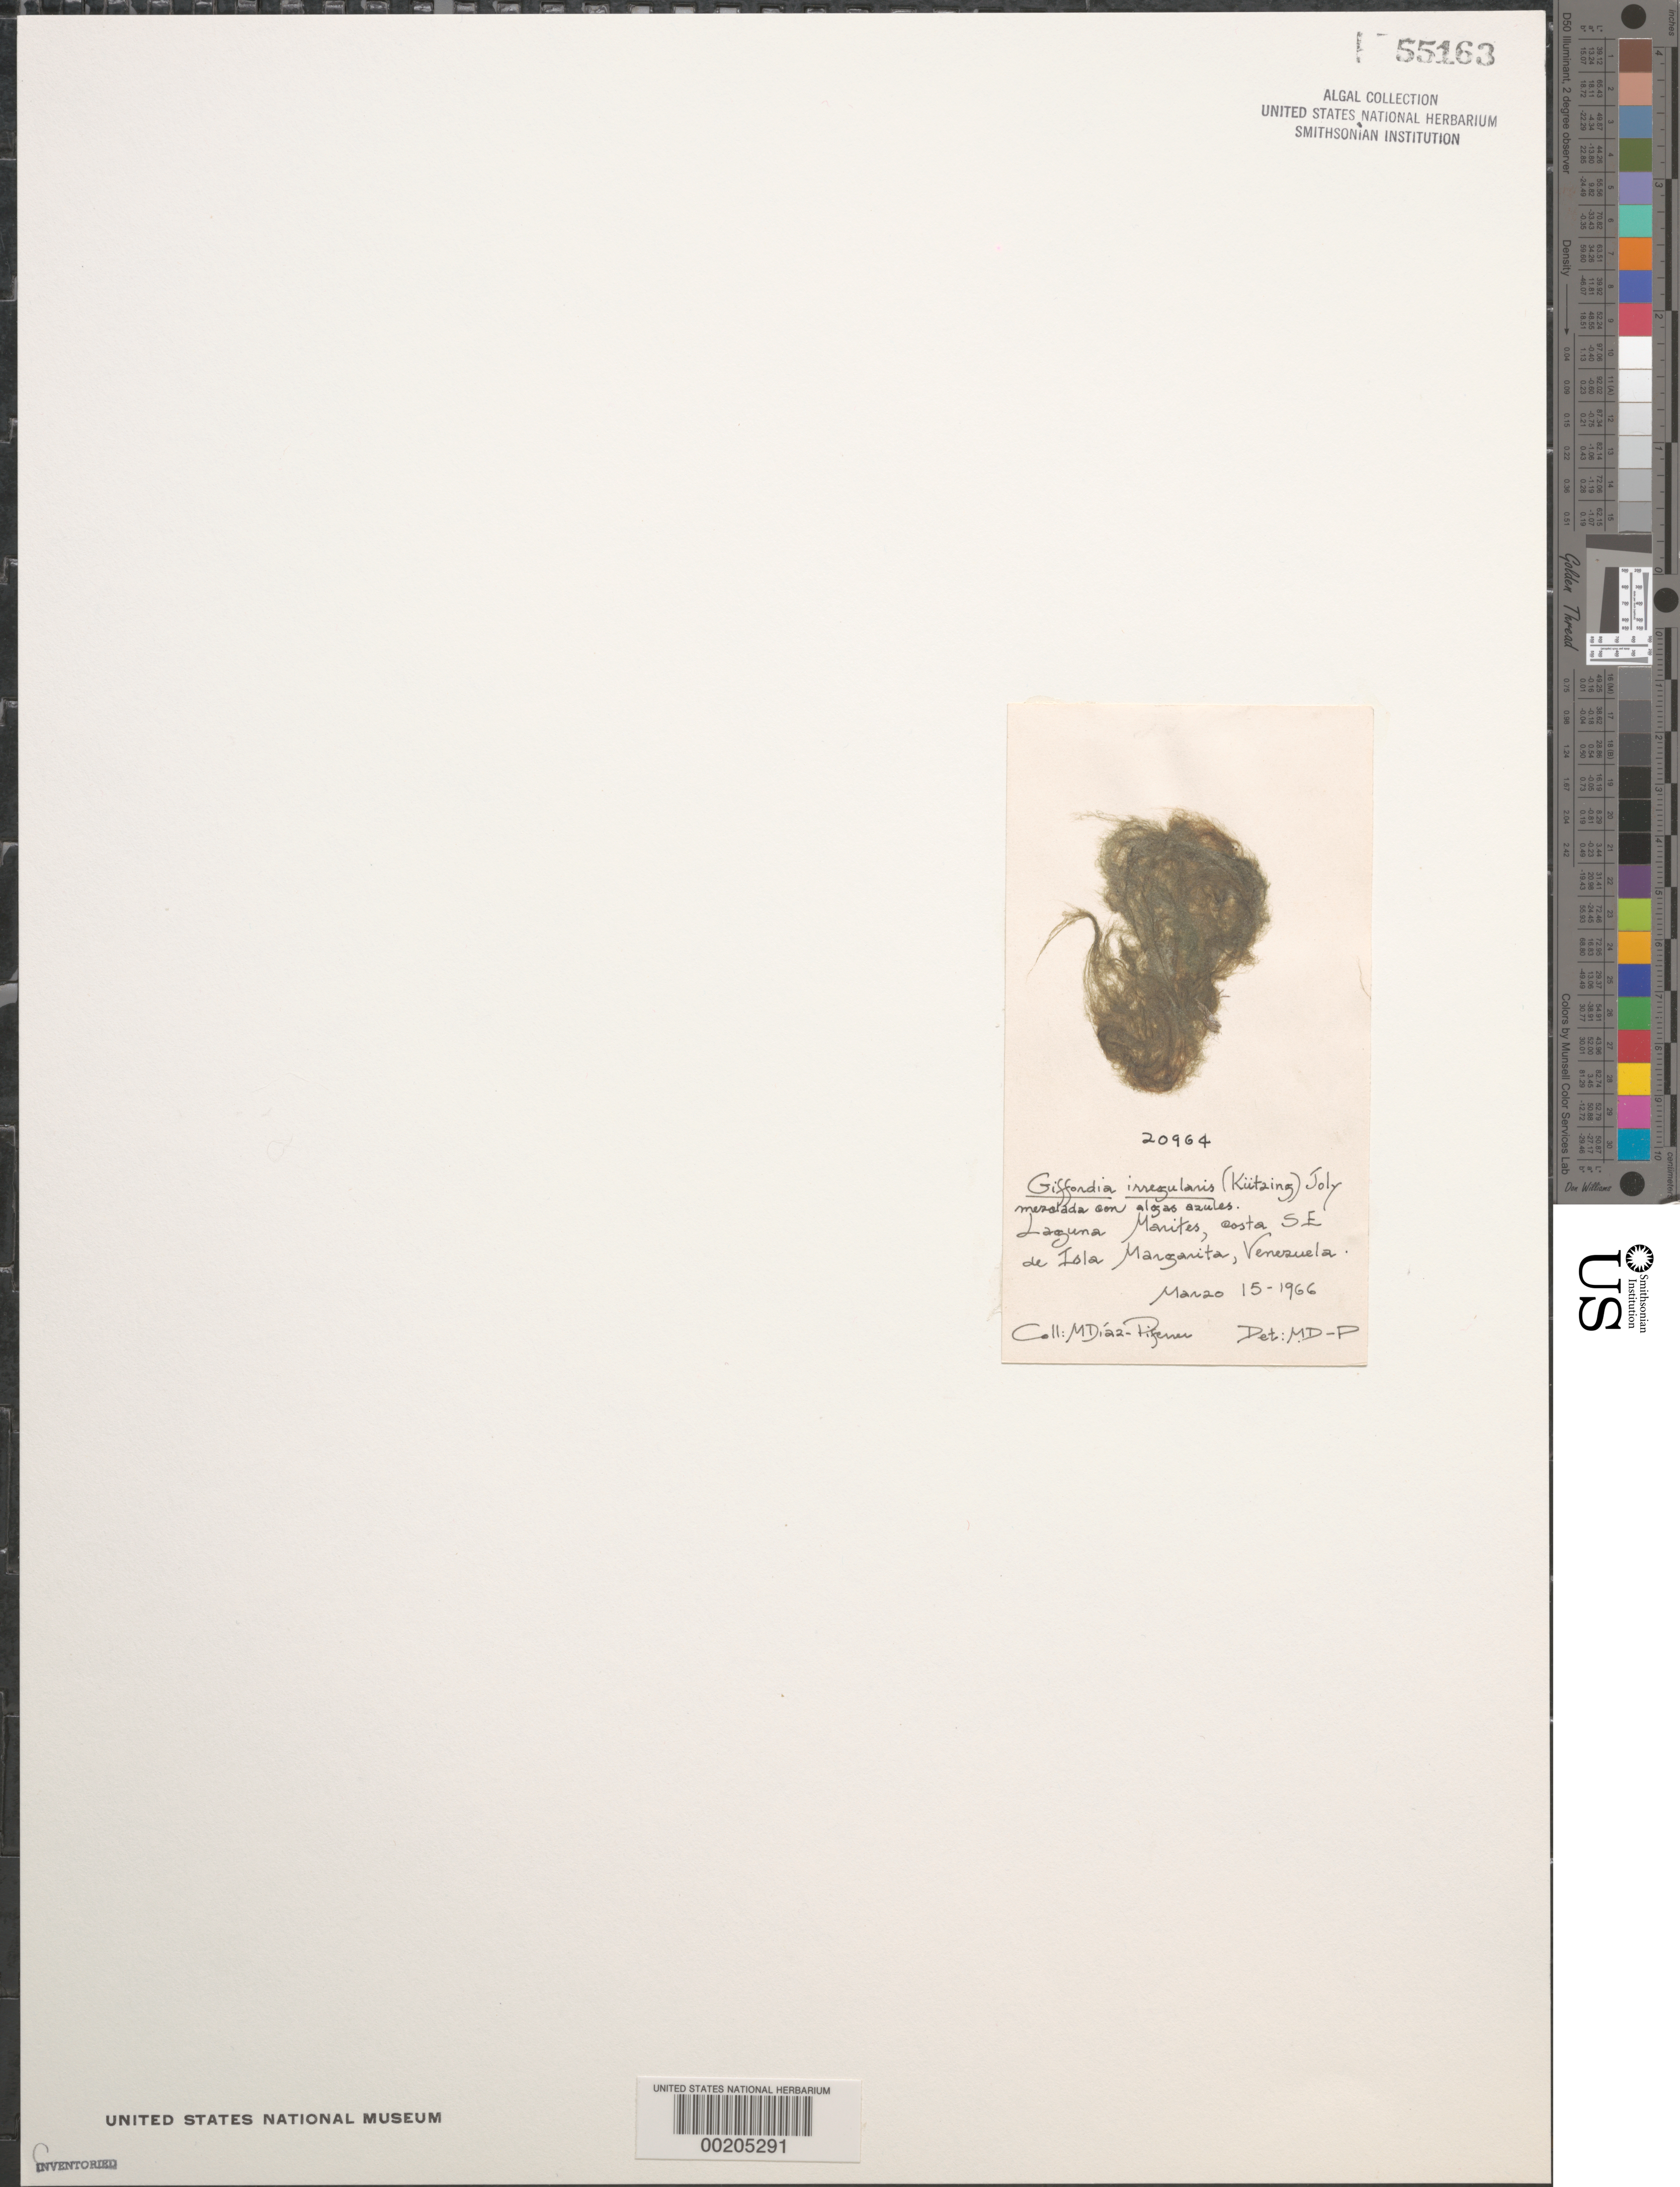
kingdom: Chromista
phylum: Ochrophyta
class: Phaeophyceae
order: Ectocarpales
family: Acinetosporaceae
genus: Feldmannia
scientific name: Feldmannia irregularis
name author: (Kütz.) G. Hamel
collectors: M. Diaz-Piferrer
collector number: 20964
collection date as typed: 15 Mar 1966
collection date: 1966-03-15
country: Venezuela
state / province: Sucre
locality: Laguna marites, isla margarita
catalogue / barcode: US 55163